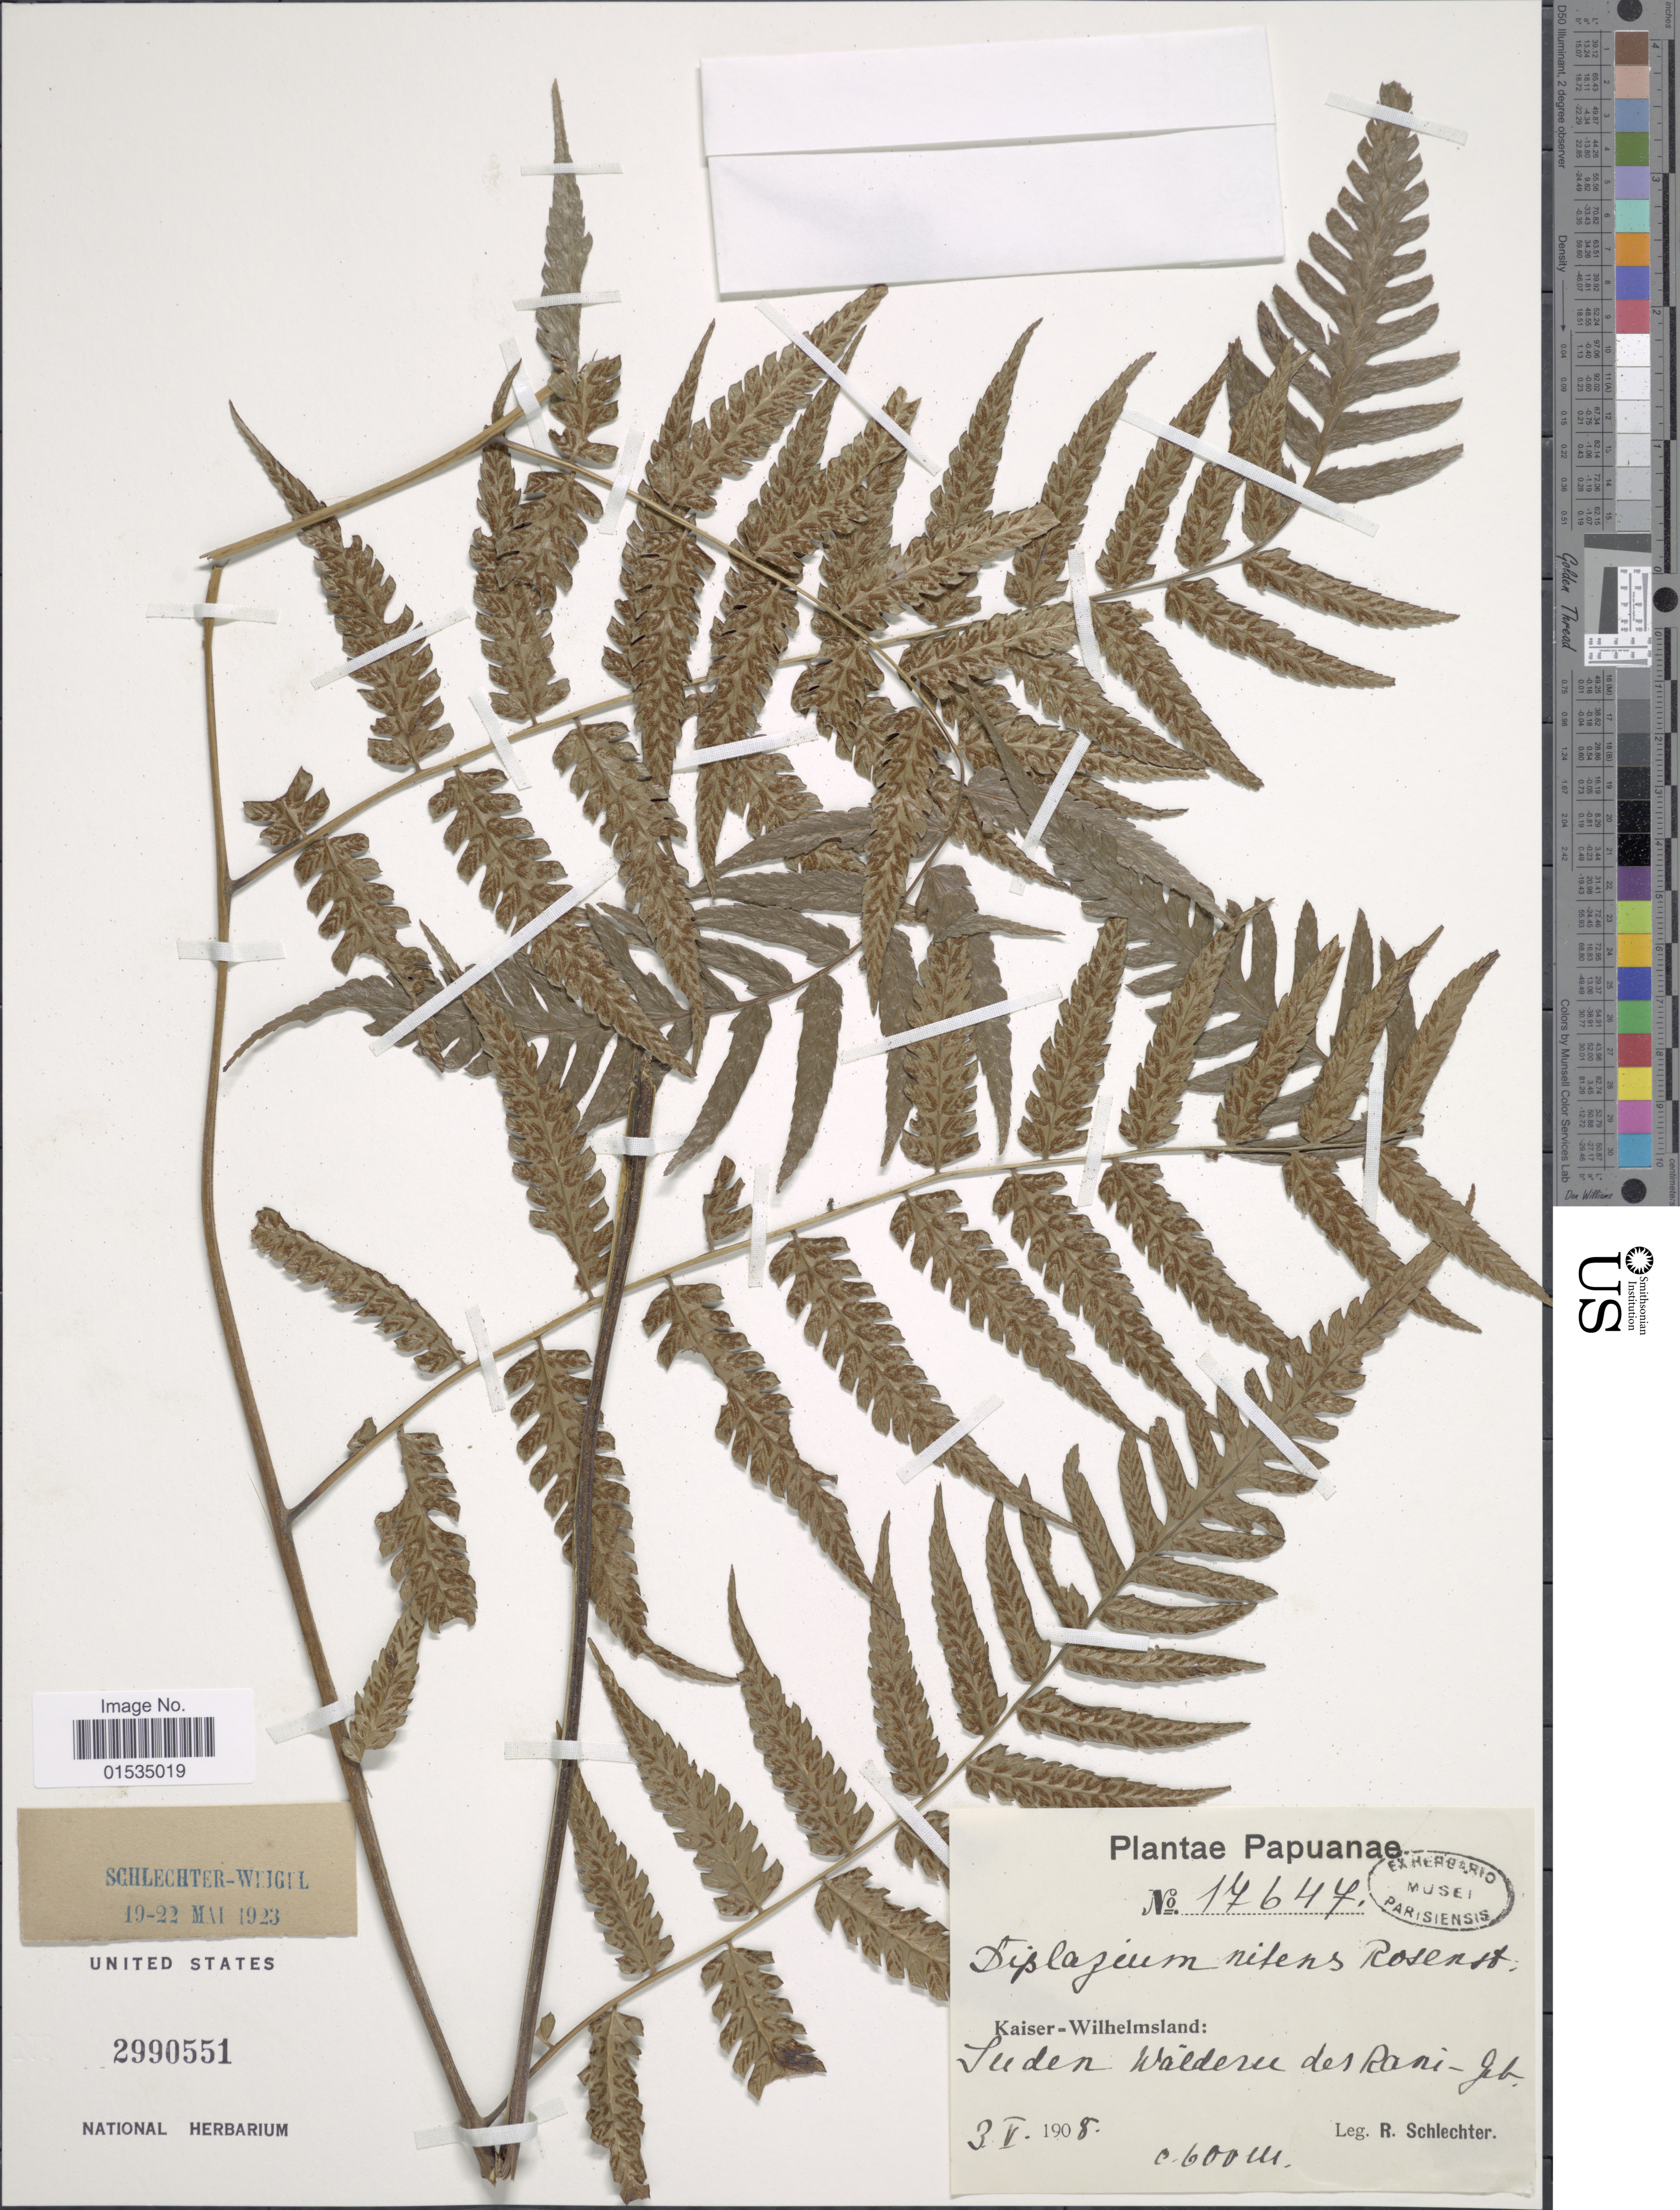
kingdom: Plantae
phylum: Tracheophyta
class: Polypodiopsida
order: Polypodiales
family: Athyriaceae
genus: Diplazium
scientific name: Diplazium nitens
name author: Rosenst.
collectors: F. R. R. Schlechter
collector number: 17647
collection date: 1908-05-03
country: Papua New Guinea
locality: Kaiser-Wilhelmsland: In den Wäldern des Kani geb.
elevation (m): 600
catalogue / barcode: US 2990551